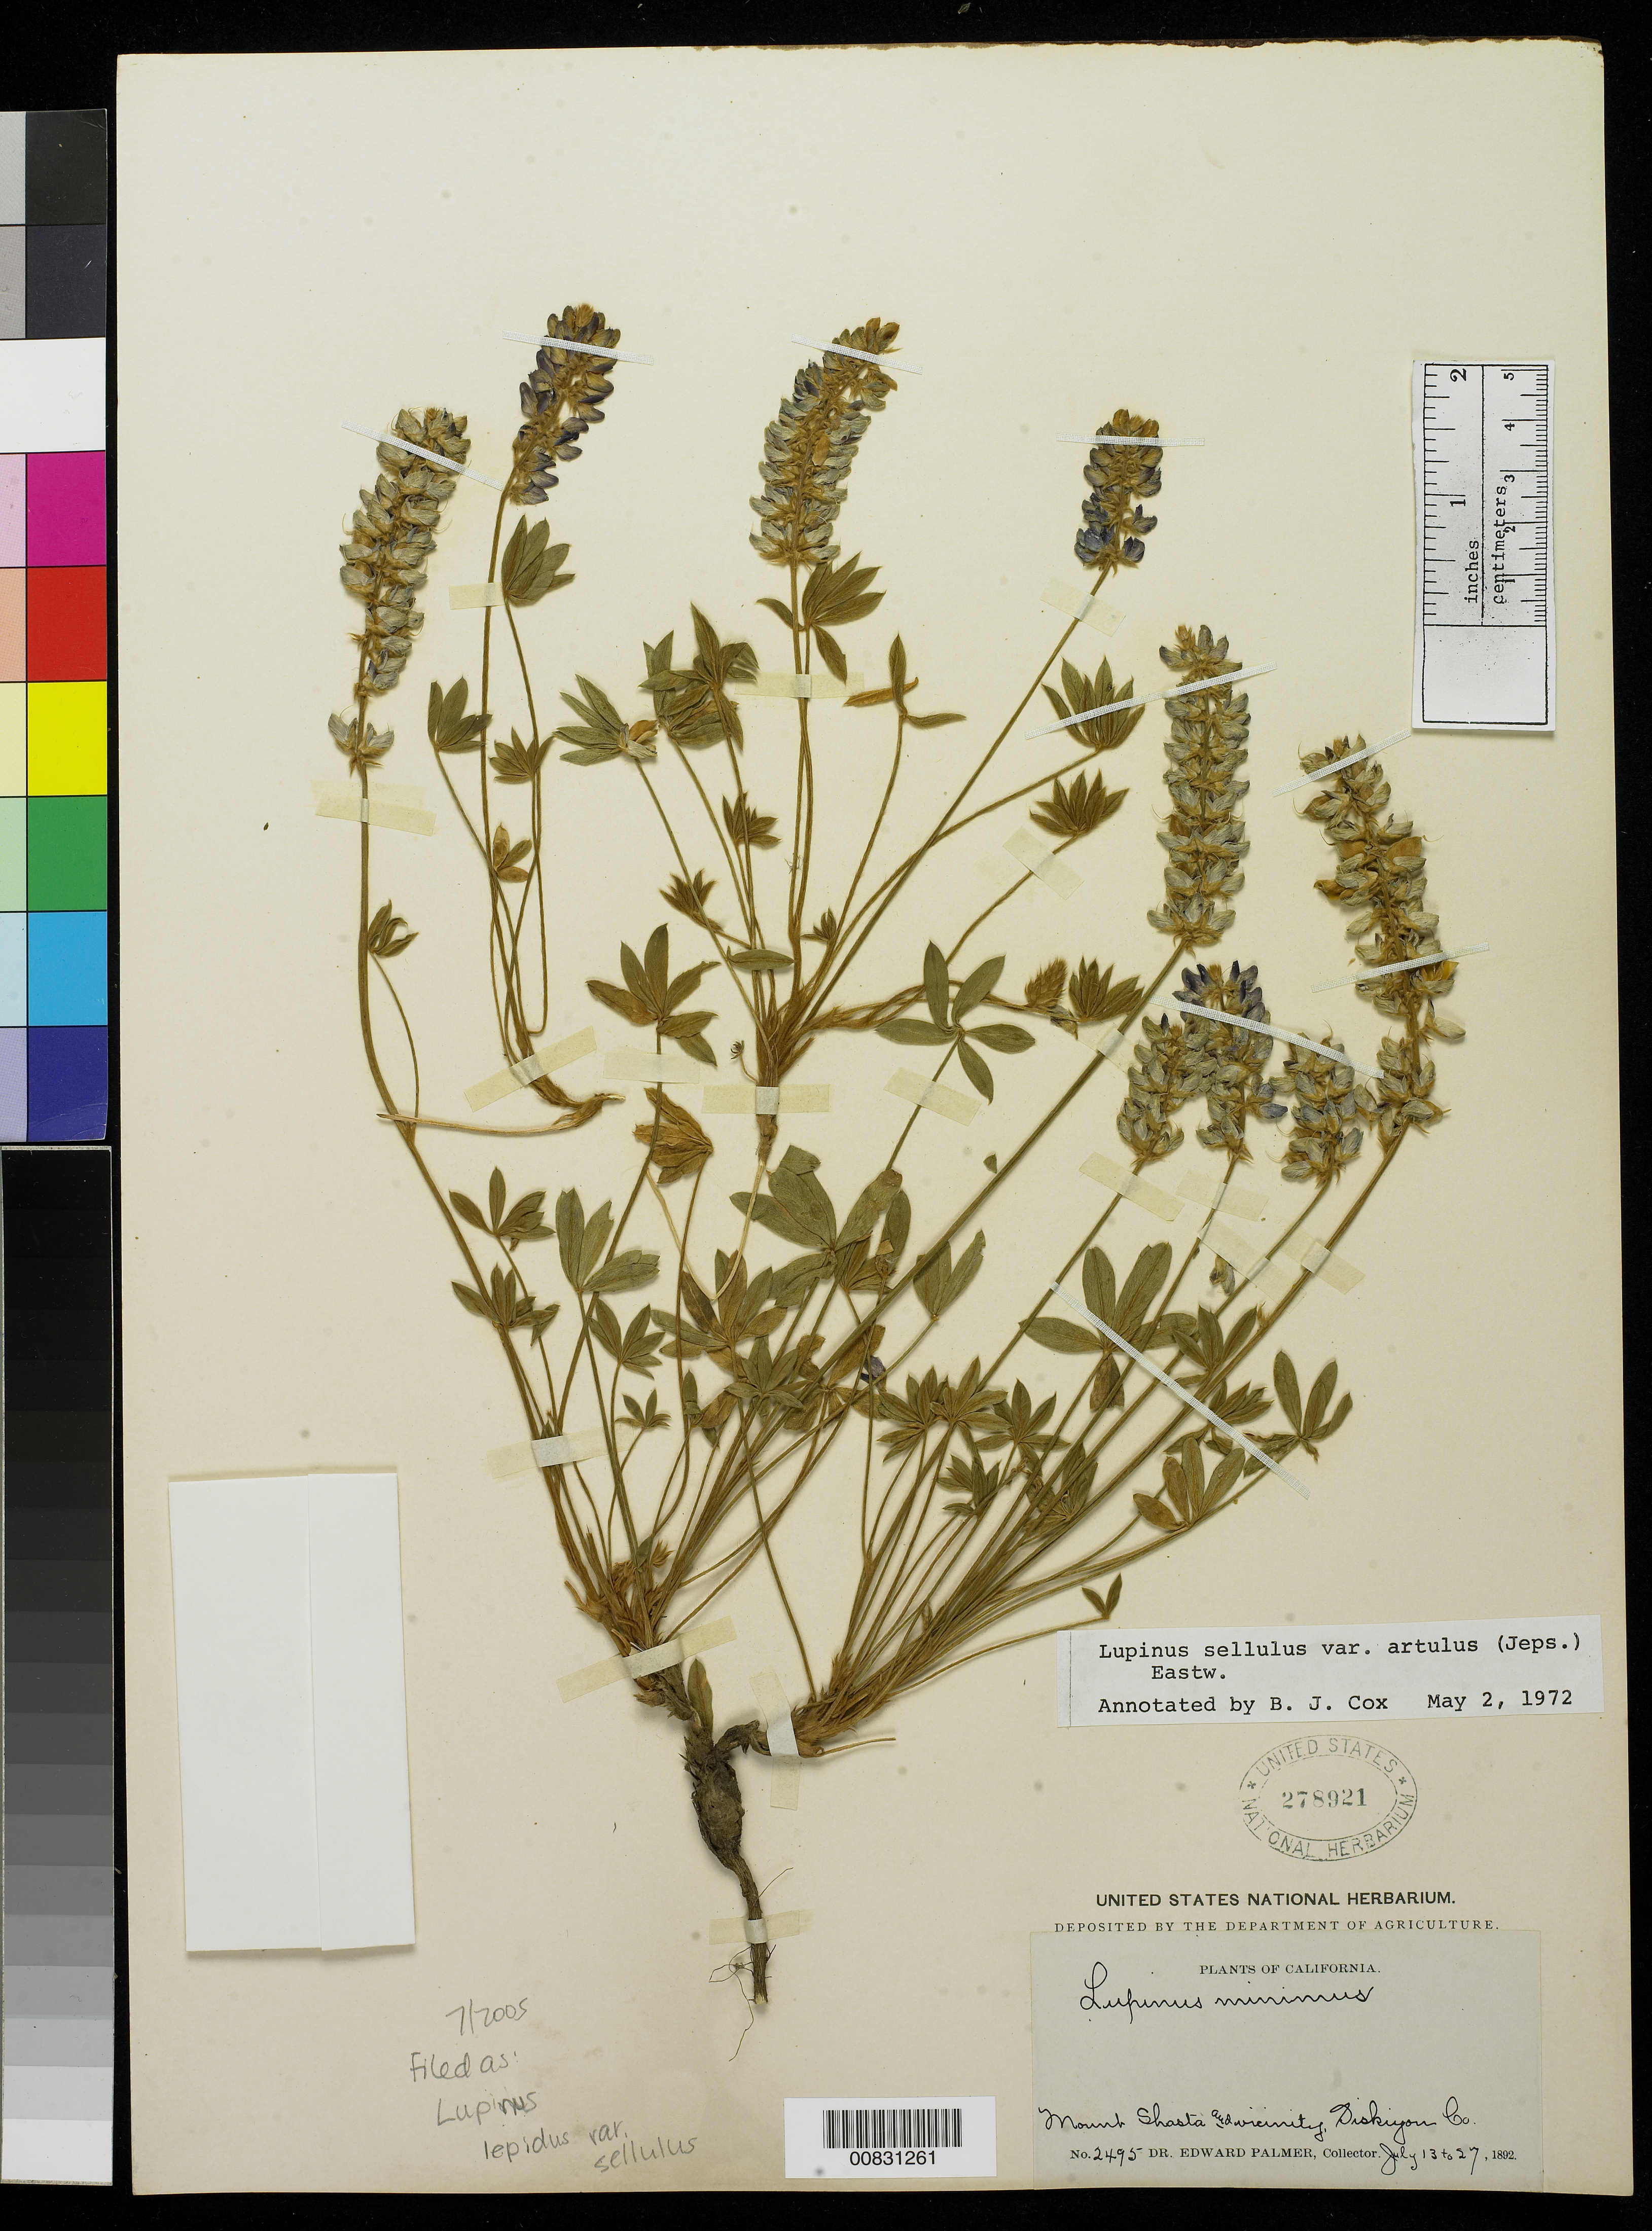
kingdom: Plantae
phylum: Tracheophyta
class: Magnoliopsida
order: Fabales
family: Fabaceae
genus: Lupinus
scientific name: Lupinus sellulus var. artulus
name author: (Jeps.) Eastw.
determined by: Cox, B. J.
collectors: E. Palmer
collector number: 2495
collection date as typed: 13 Jul 1892 to 27 Jul 1892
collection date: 1892-07-13/1892-07-27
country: United States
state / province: California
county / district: Siskiyou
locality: Mount Shasta and vicinity, Siskiyou County, California.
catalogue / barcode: US 278921